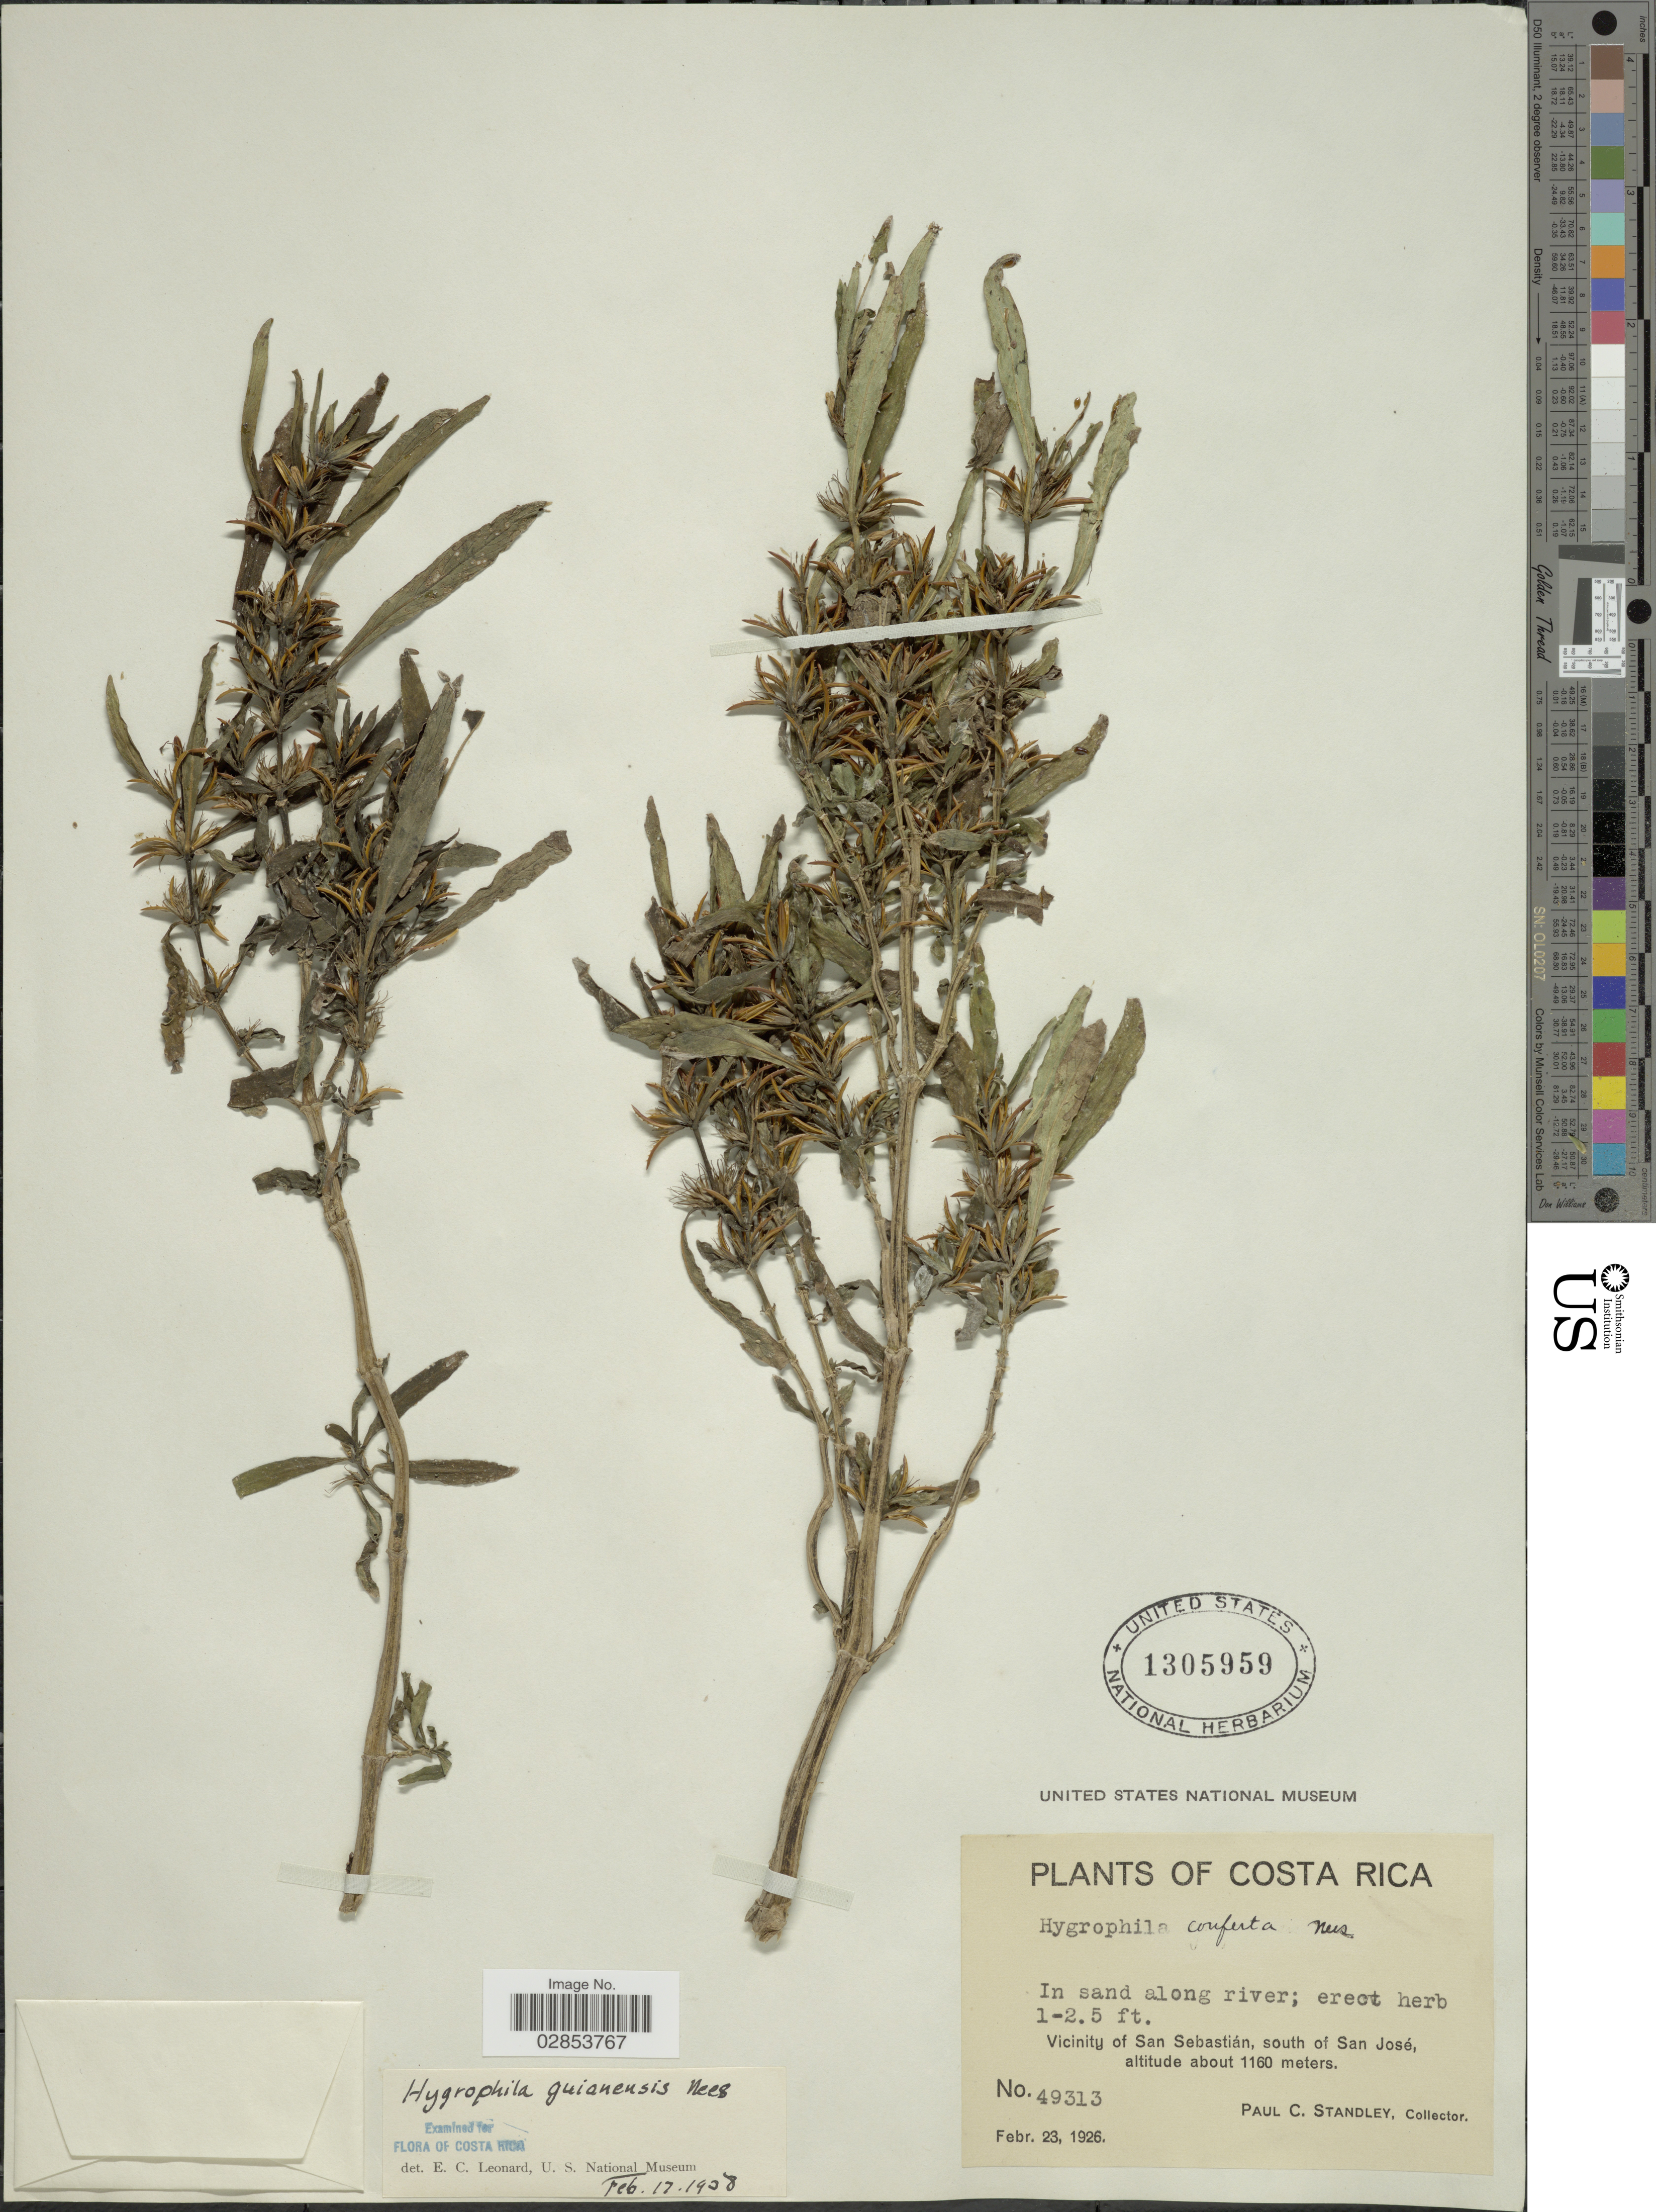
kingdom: Plantae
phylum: Tracheophyta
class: Magnoliopsida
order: Lamiales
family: Acanthaceae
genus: Hygrophila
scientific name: Hygrophila costata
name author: Nees & T. Nees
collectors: P. C. Standley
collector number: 49313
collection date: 1926-02-23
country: Costa Rica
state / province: San José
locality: Vicinity of San Sebastían, south of San José.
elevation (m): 1160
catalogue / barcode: US 1305959